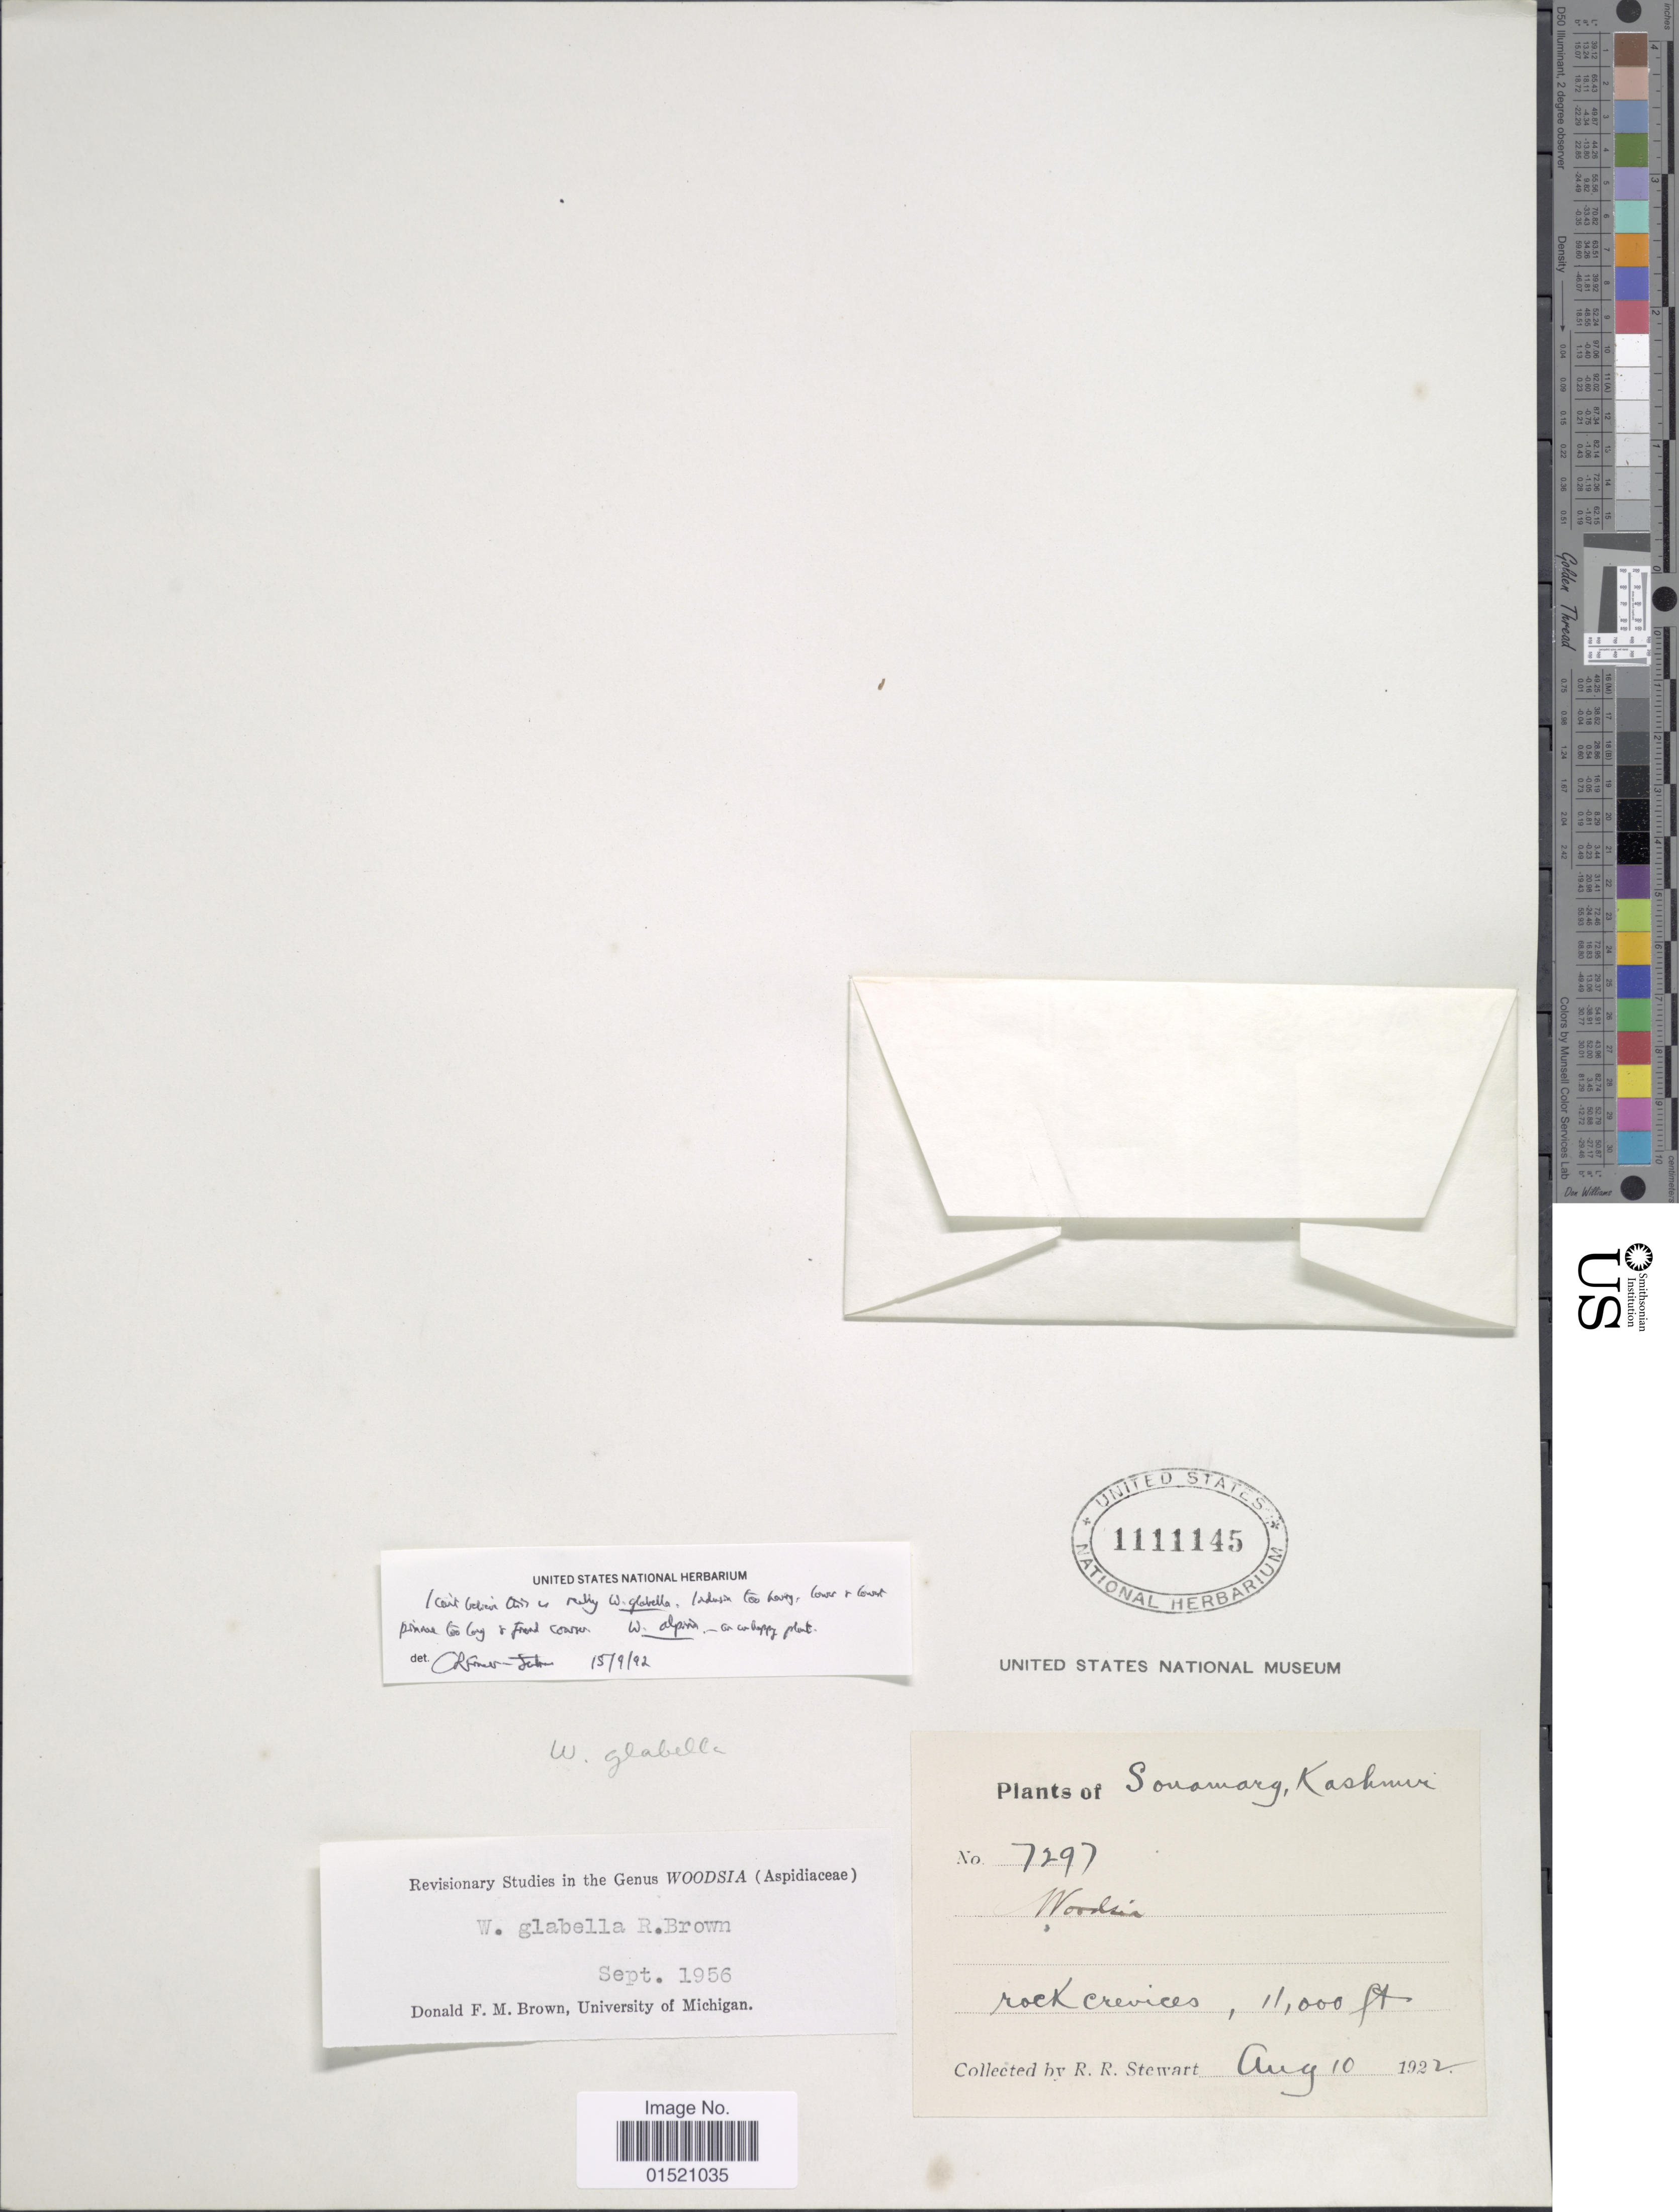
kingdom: Plantae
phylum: Tracheophyta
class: Polypodiopsida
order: Polypodiales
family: Woodsiaceae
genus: Woodsia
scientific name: Woodsia alpina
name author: (Bolton) S.F. Gray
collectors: R. R. Stewart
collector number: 7297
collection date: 1922-08-10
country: India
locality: Sonamarg, Kashmir, rock crevices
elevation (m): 3353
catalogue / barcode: US 1111145